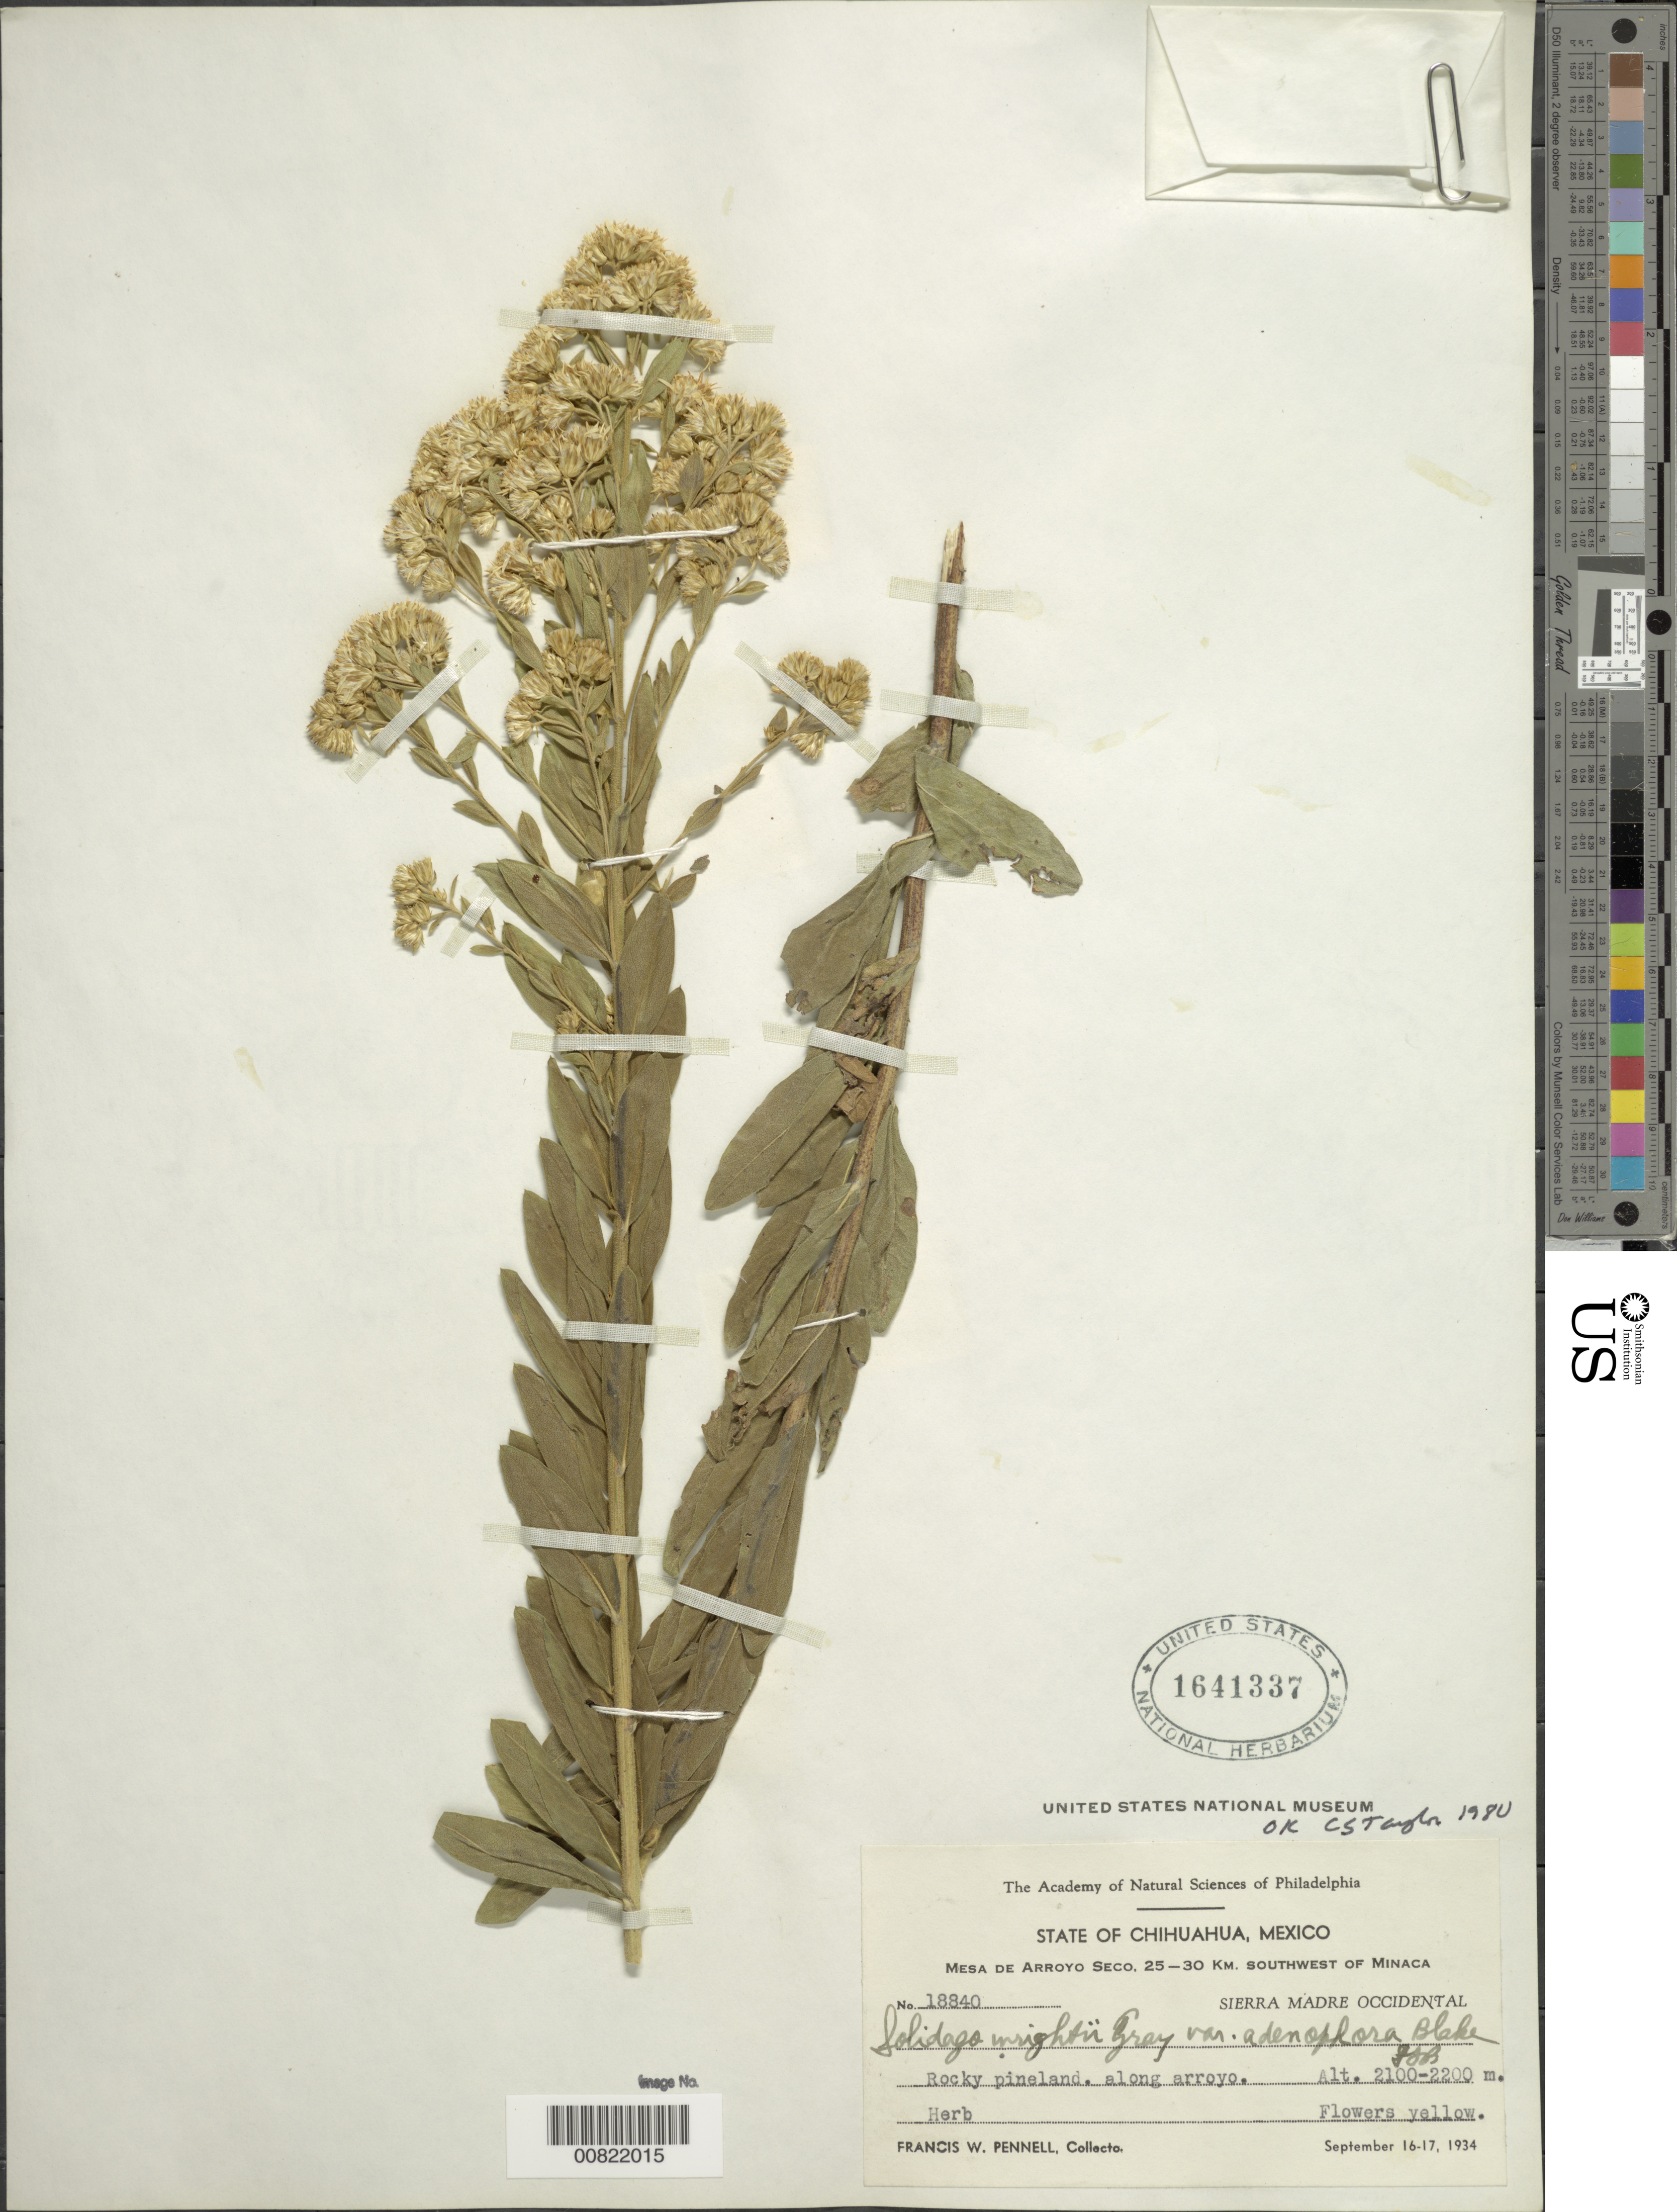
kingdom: Plantae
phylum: Tracheophyta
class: Magnoliopsida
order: Asterales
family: Asteraceae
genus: Solidago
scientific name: Solidago wrightii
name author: A. Gray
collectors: F. W. Pennell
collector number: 18840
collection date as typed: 16 Sep 1934 to 17 Sep 1934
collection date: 1934-09-16/1934-09-17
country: Mexico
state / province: Chihuahua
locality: Mesa de Arroyo Seco, 25-30 km. southwest of Miñaca, Chihuahua. Sierra Madre Occidental.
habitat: Rocky pineland, along arroyo.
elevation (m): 2200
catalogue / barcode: US 1641337